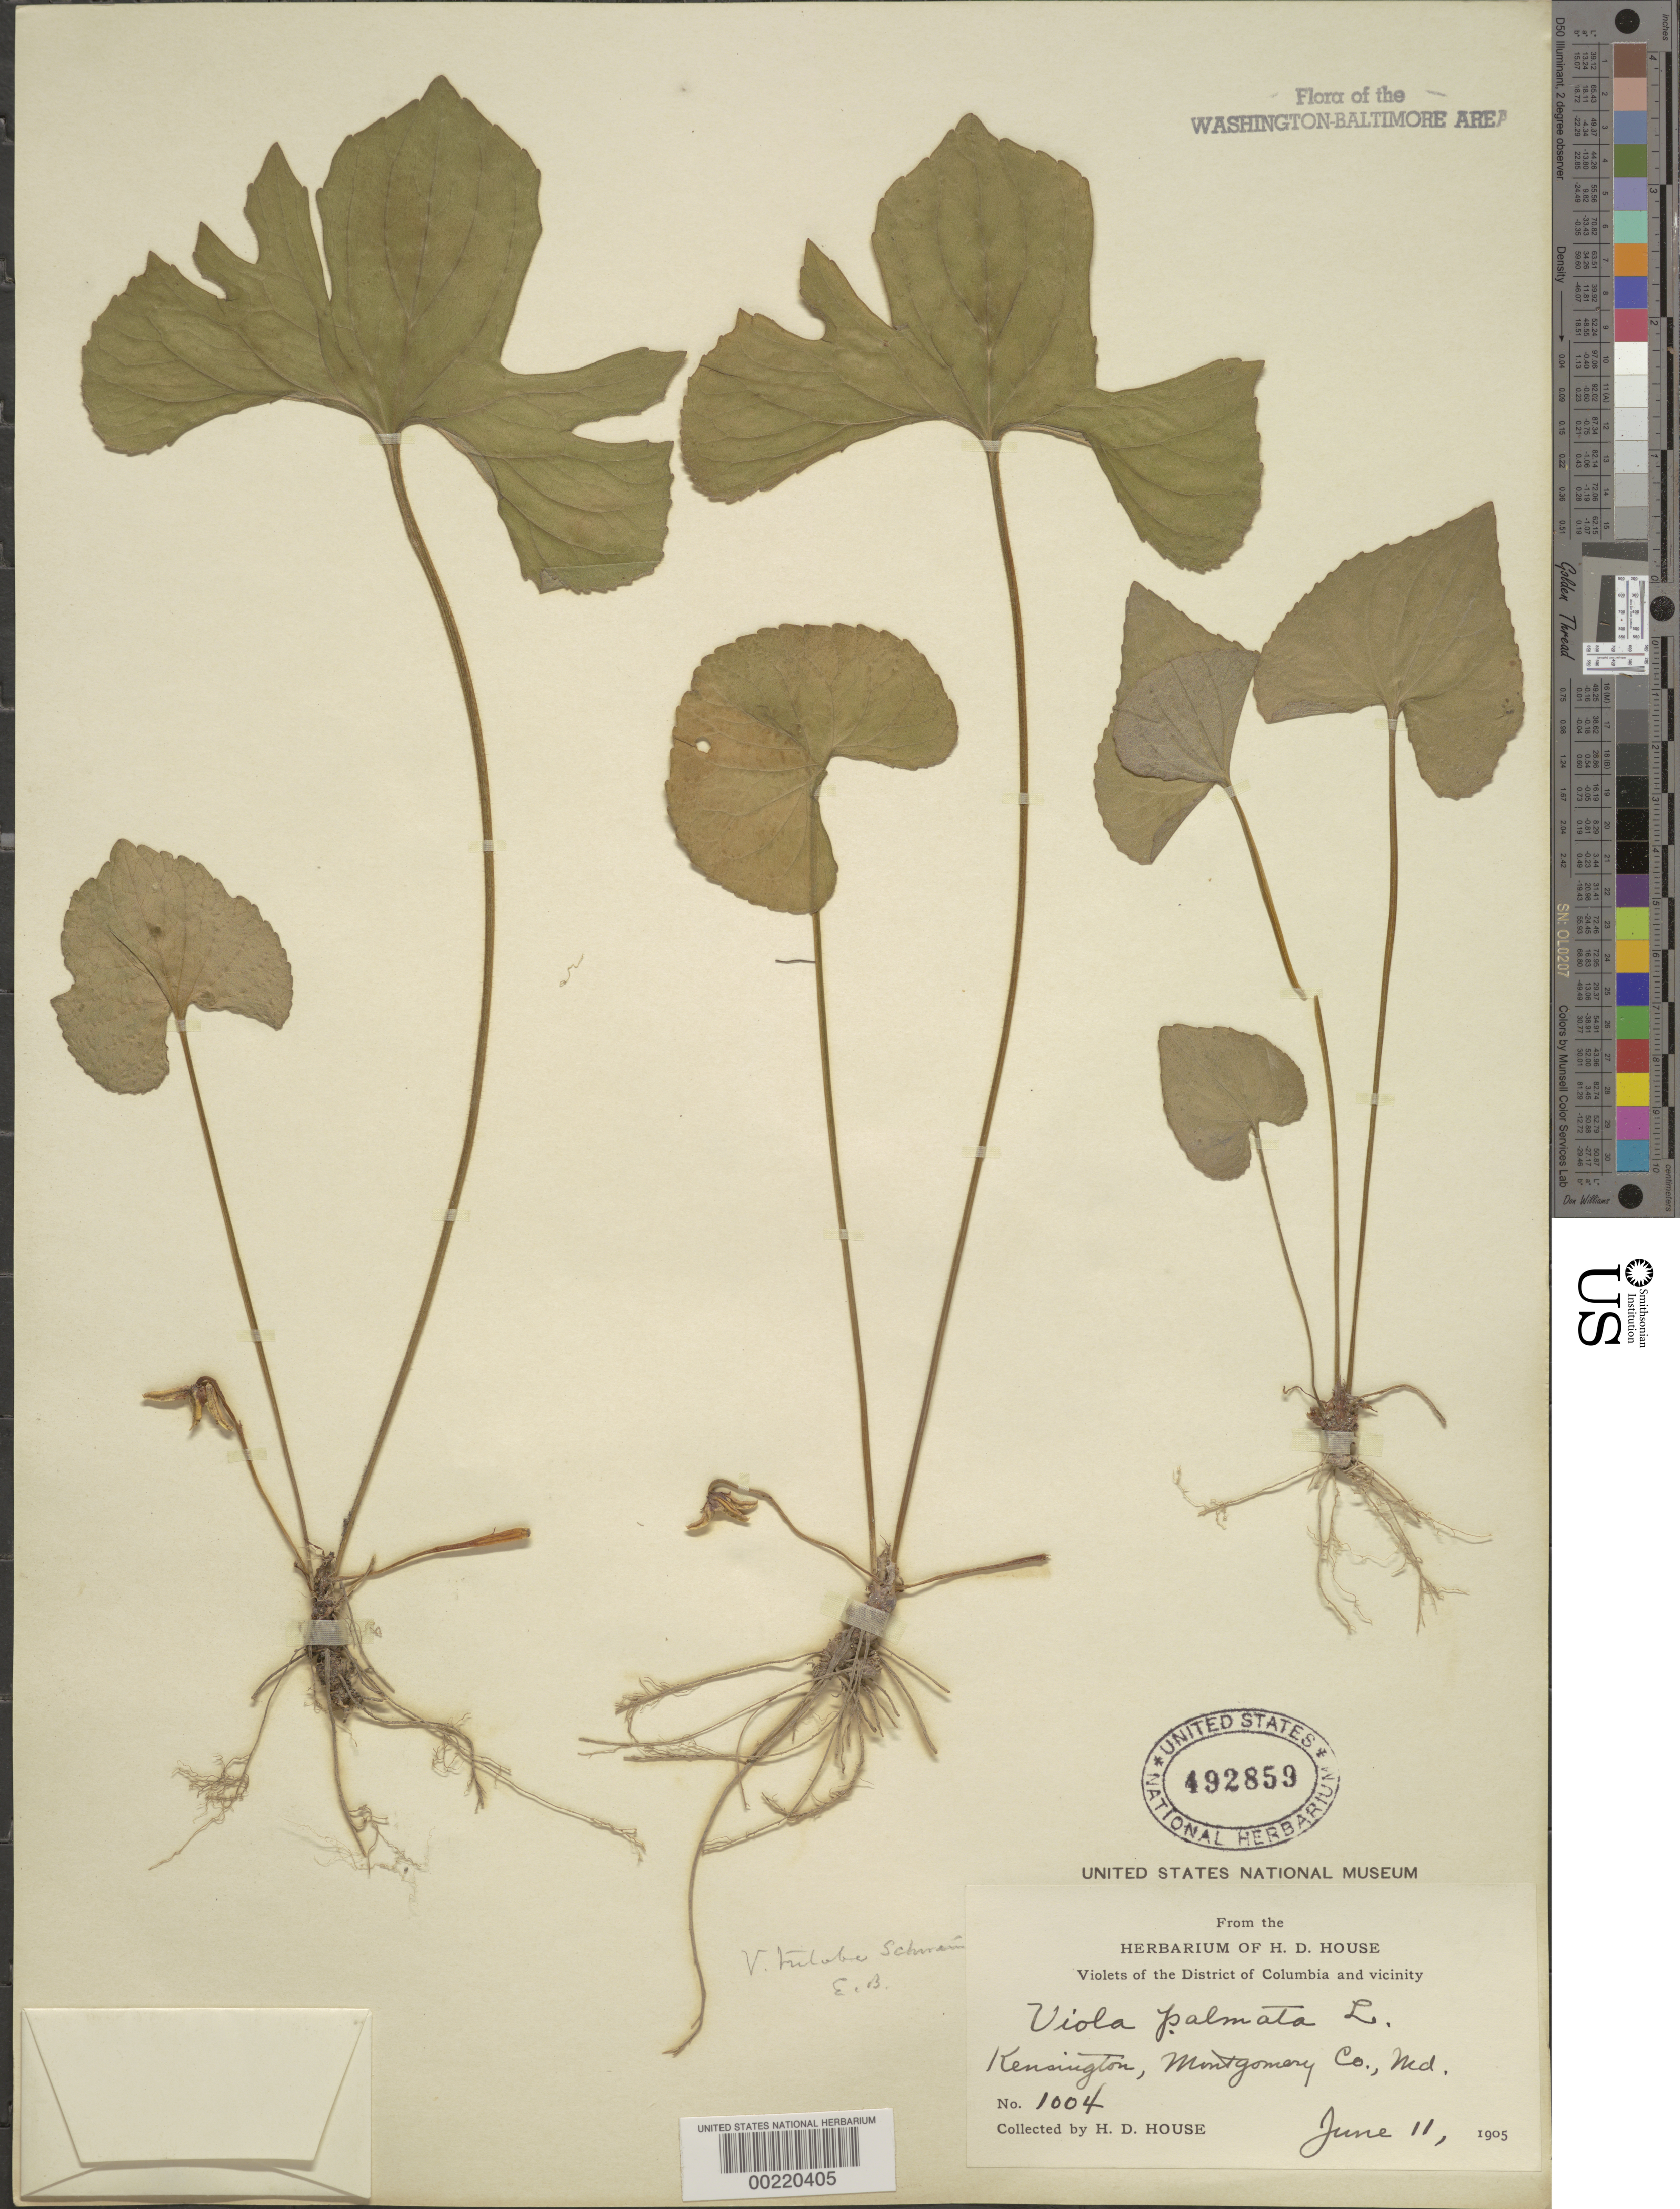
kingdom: Plantae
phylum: Tracheophyta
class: Magnoliopsida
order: Malpighiales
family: Violaceae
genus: Viola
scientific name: Viola palmata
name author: L.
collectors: H. D. House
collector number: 1004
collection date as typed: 11 Jun 1905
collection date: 1905-06-11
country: United States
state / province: Maryland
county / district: Montgomery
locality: Kensington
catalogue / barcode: US 492859